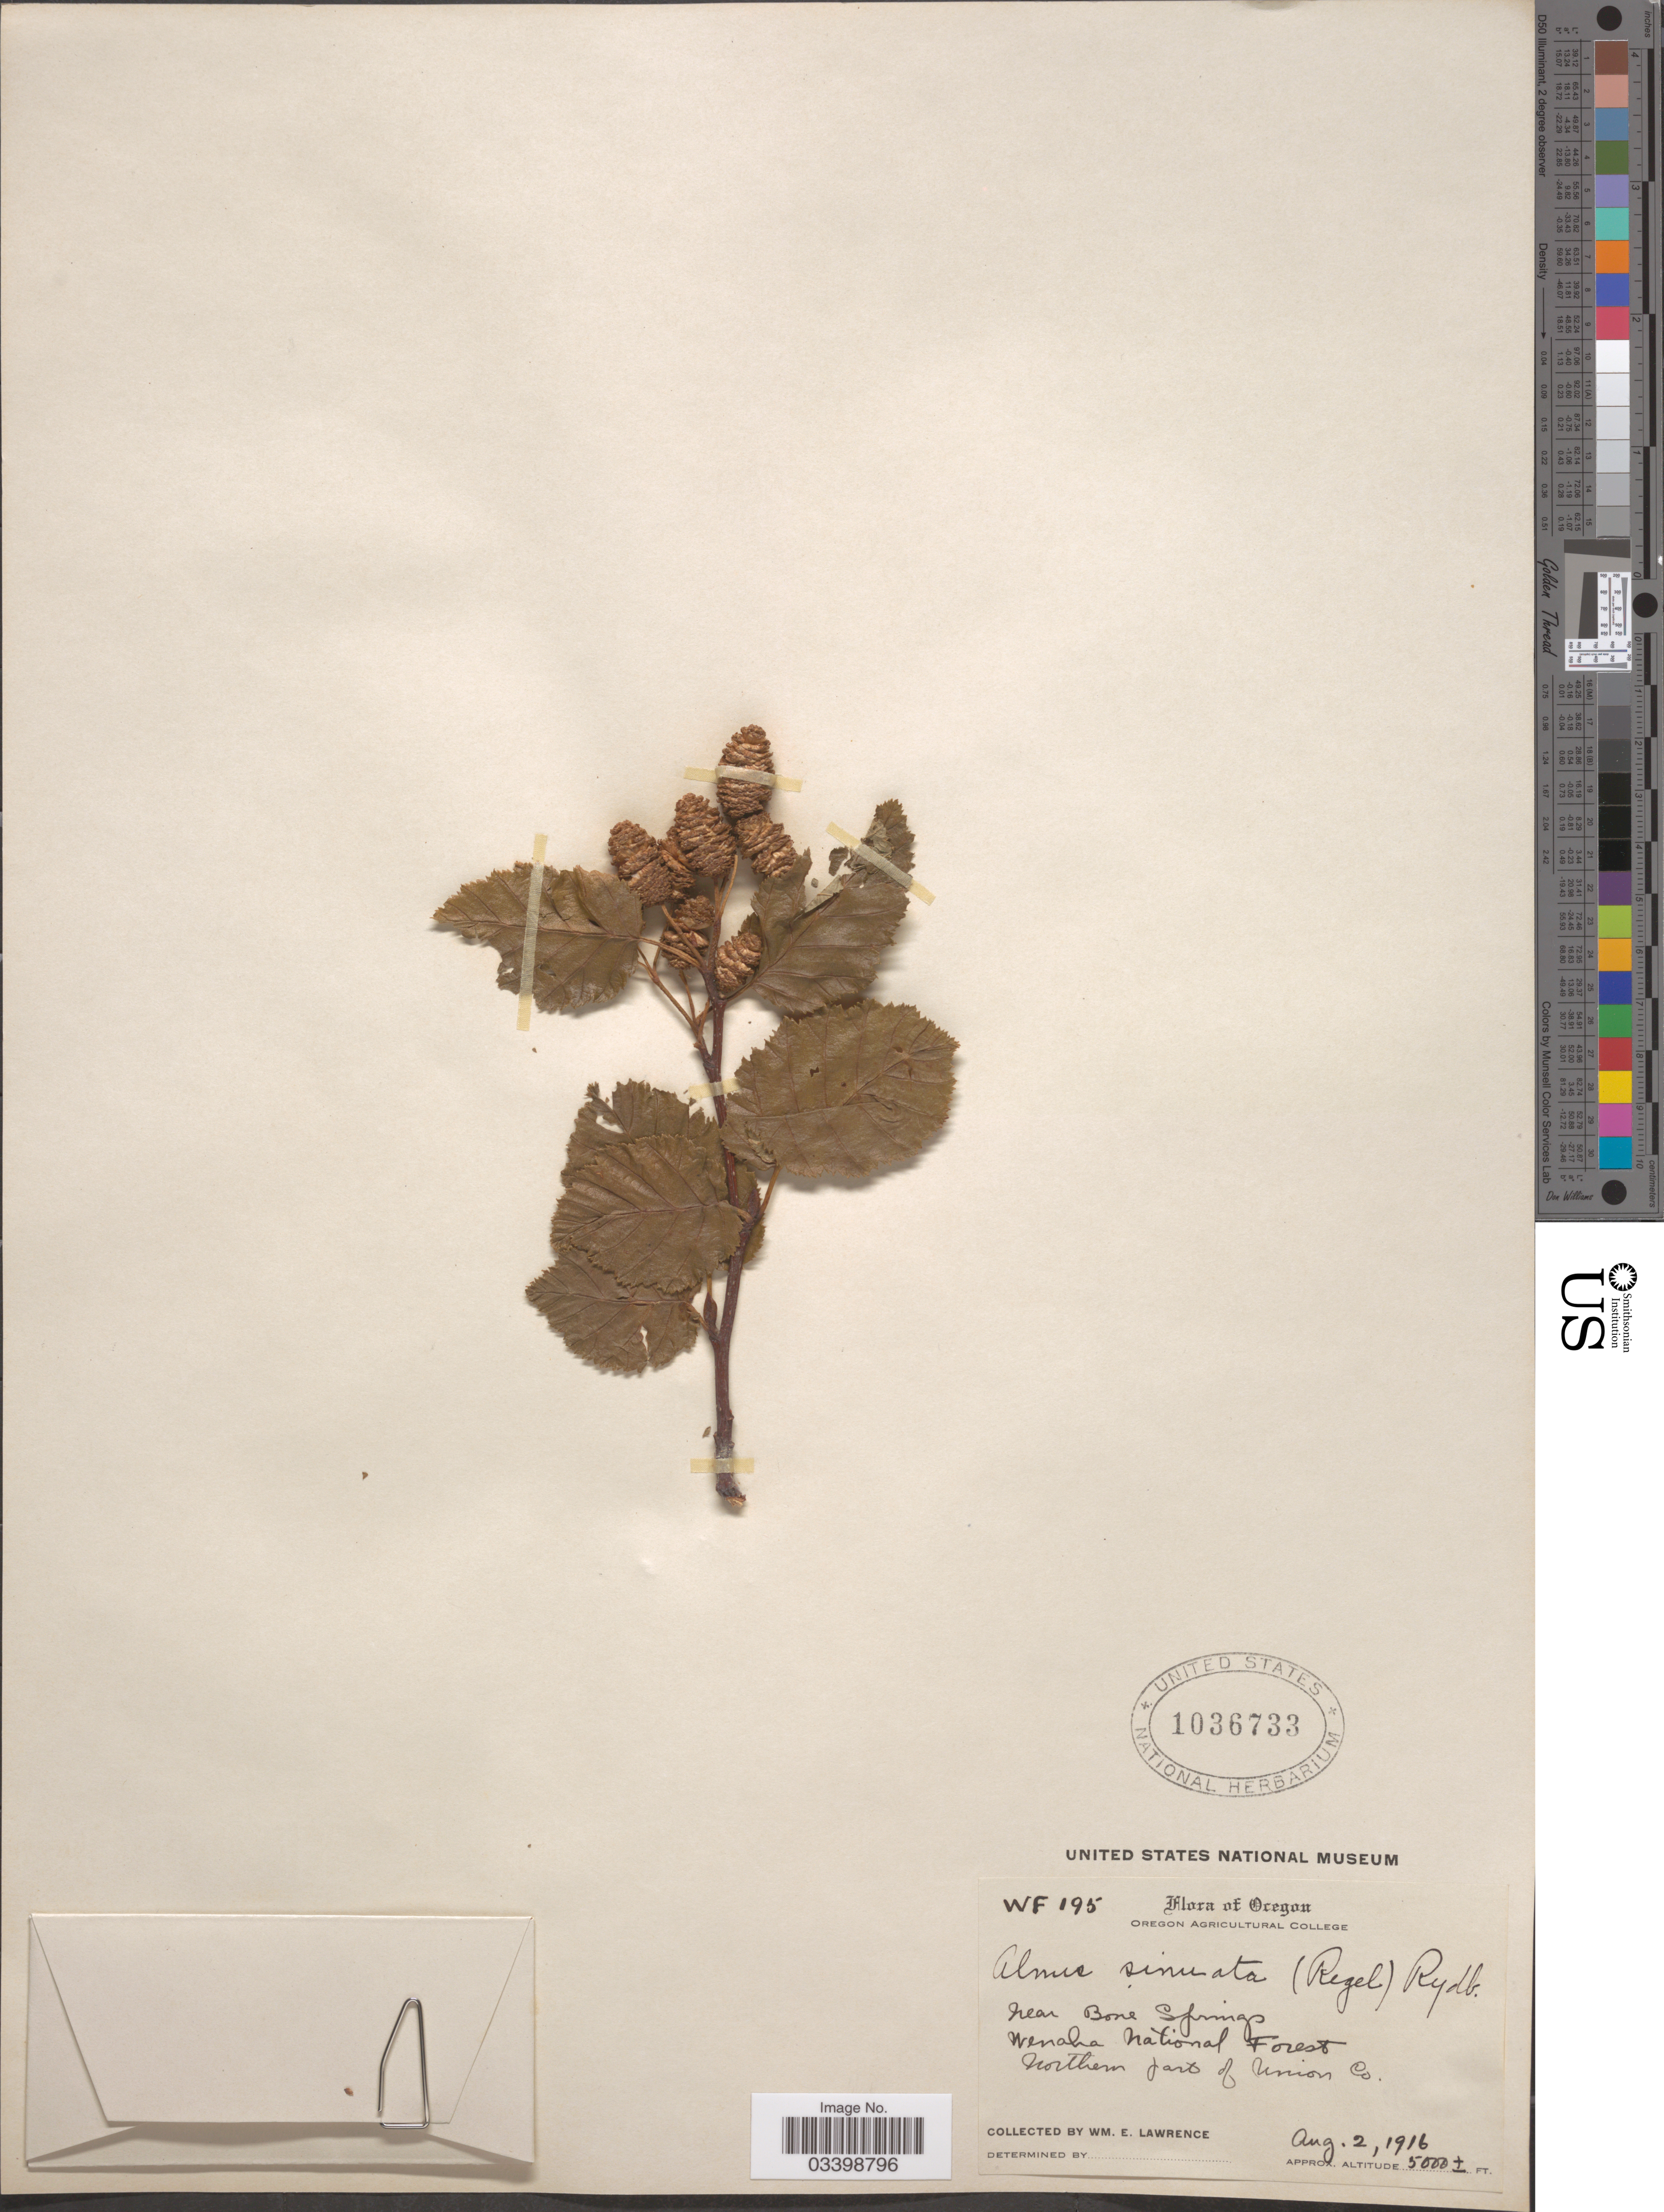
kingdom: Plantae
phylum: Tracheophyta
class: Magnoliopsida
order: Fagales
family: Betulaceae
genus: Alnus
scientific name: Alnus viridis subsp. sinuata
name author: Regel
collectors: W. Lawrence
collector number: WF195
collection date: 1916-08-02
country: United States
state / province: Oregon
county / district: Union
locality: Near Bone Springs, Wenaha National Forest. Northern part of Union Co.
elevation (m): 1524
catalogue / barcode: US 1036733